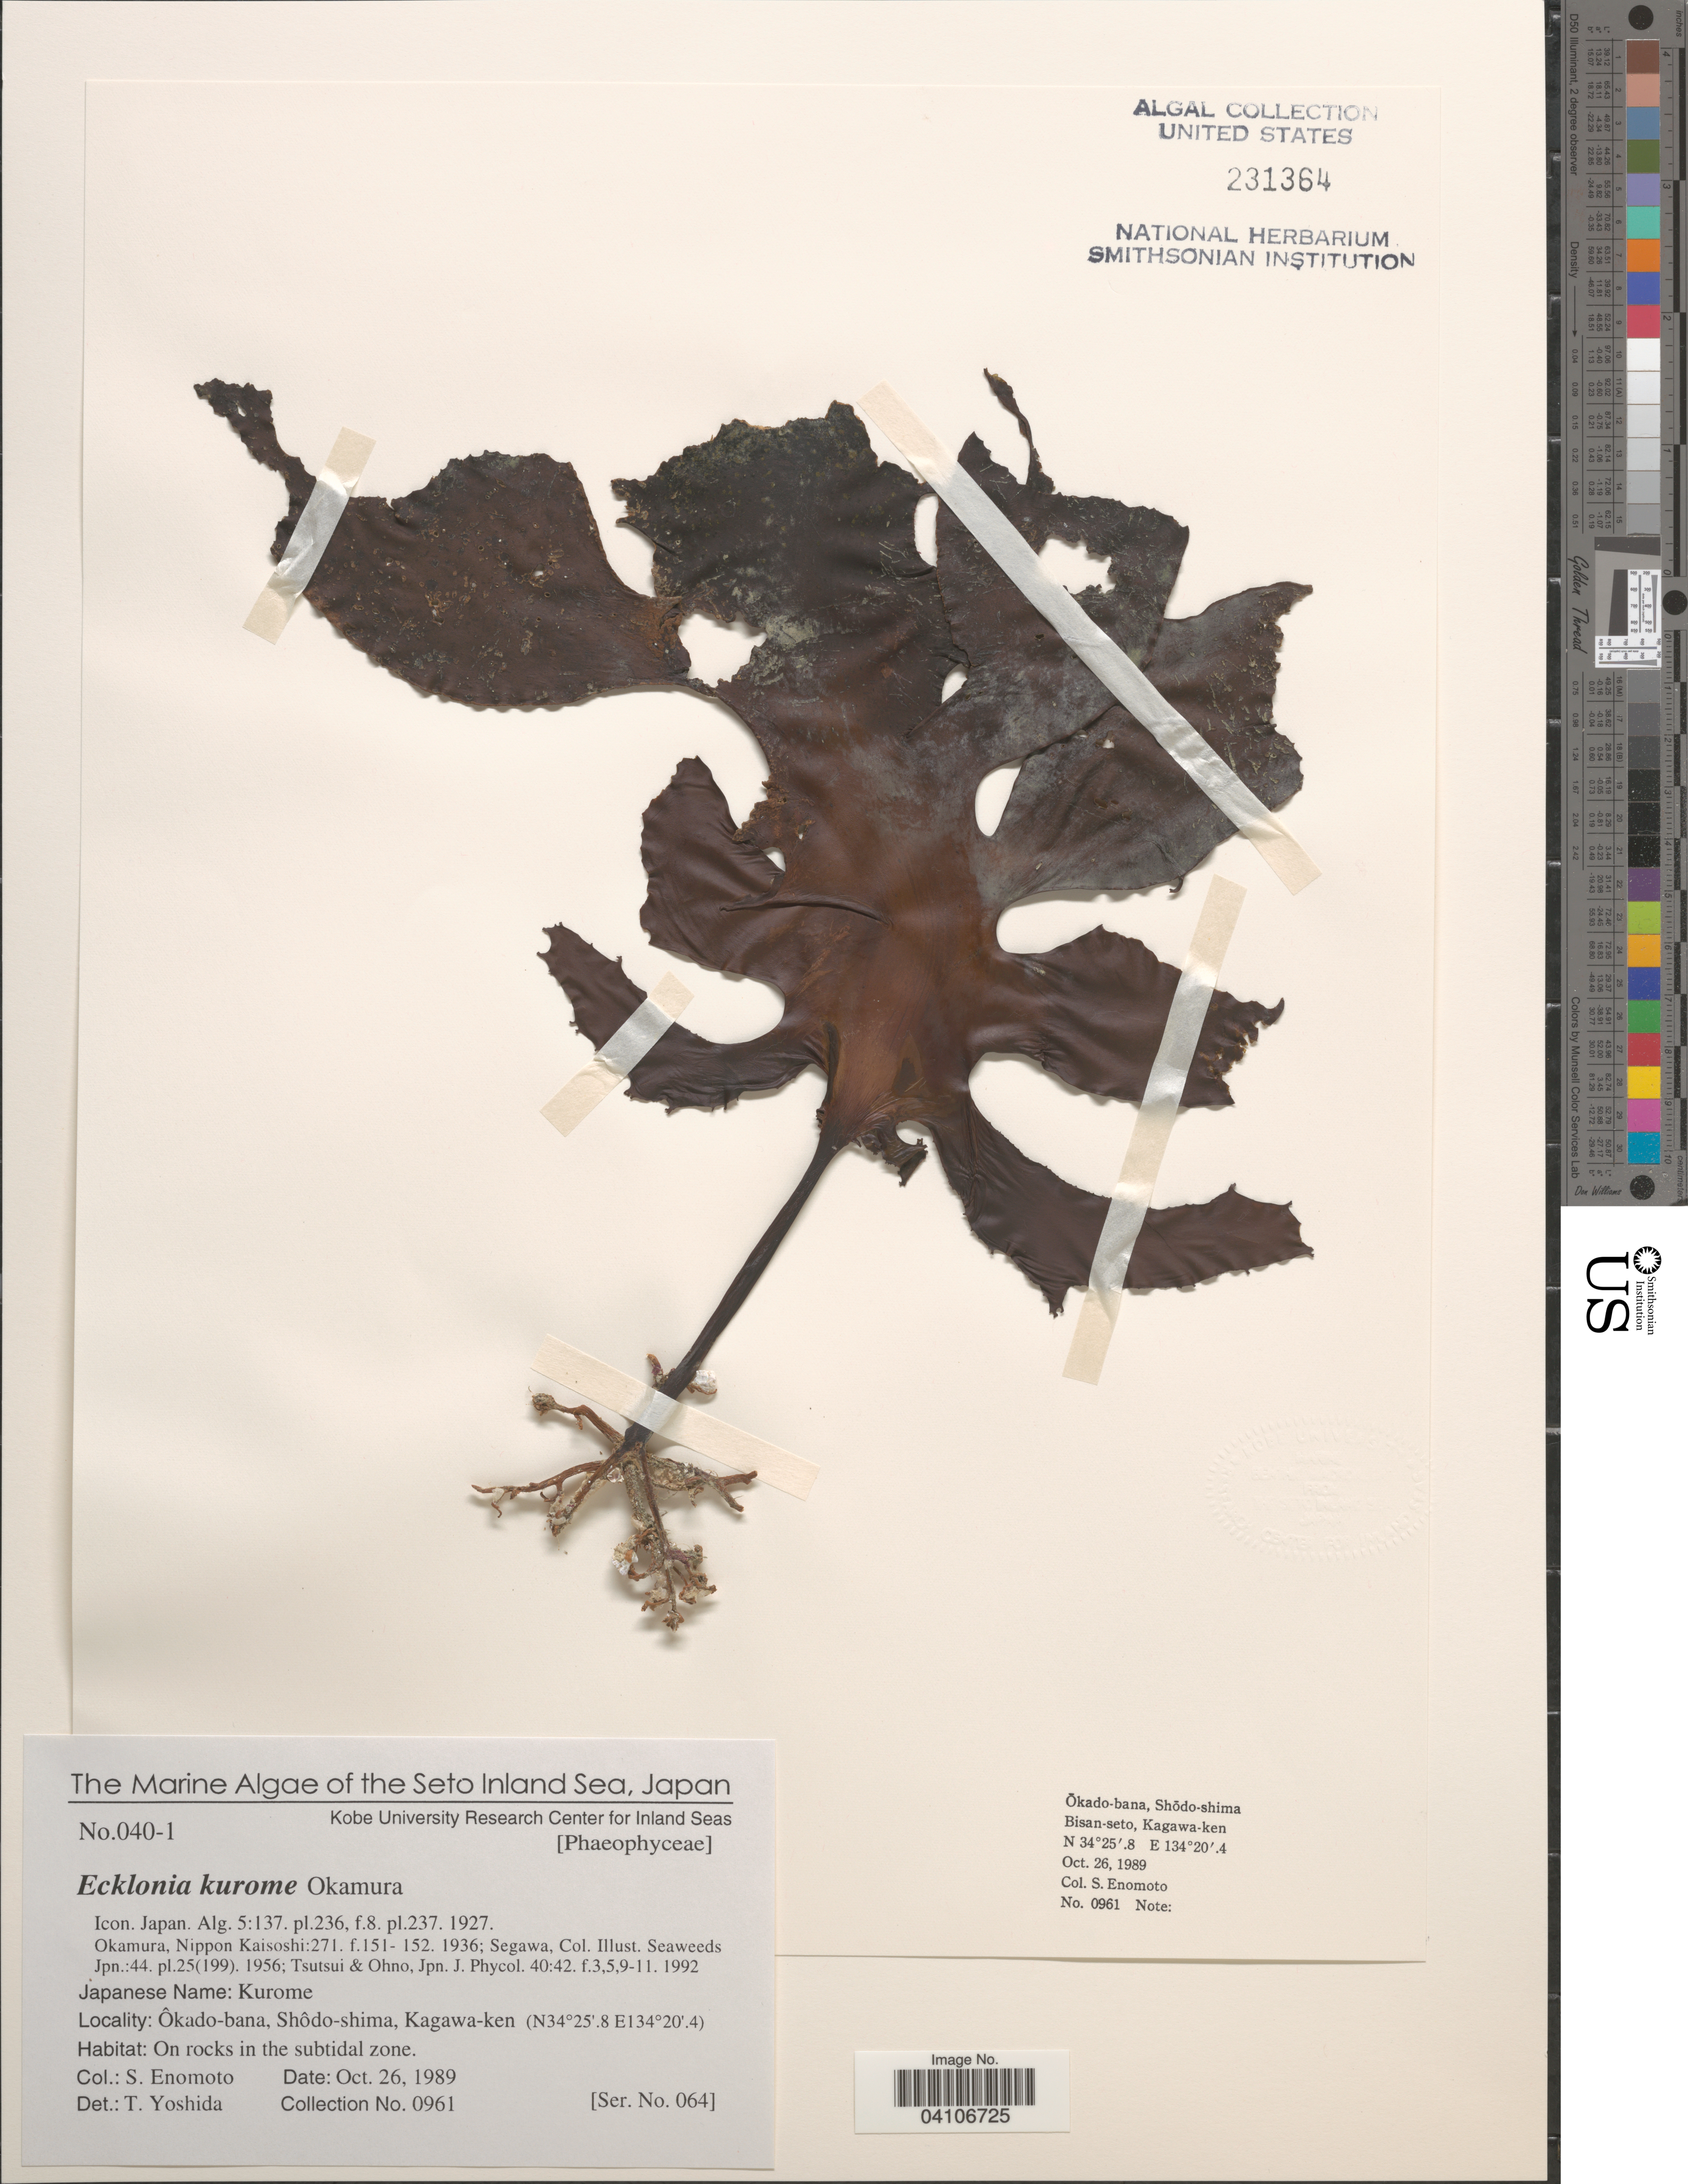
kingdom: Chromista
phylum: Ochrophyta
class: Phaeophyceae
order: Laminariales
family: Lessoniaceae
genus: Ecklonia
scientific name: Ecklonia cava subsp. kurome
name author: (Okamura) S.Akita et al.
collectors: S. Enomoto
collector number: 0961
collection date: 1989-10-26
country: Japan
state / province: Kagawa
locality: The Seto Inland Sea. Ôkado-bana, Shôdo-shima, Kagawa-ken. On rocks in the subtidal zone.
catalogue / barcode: US 231364